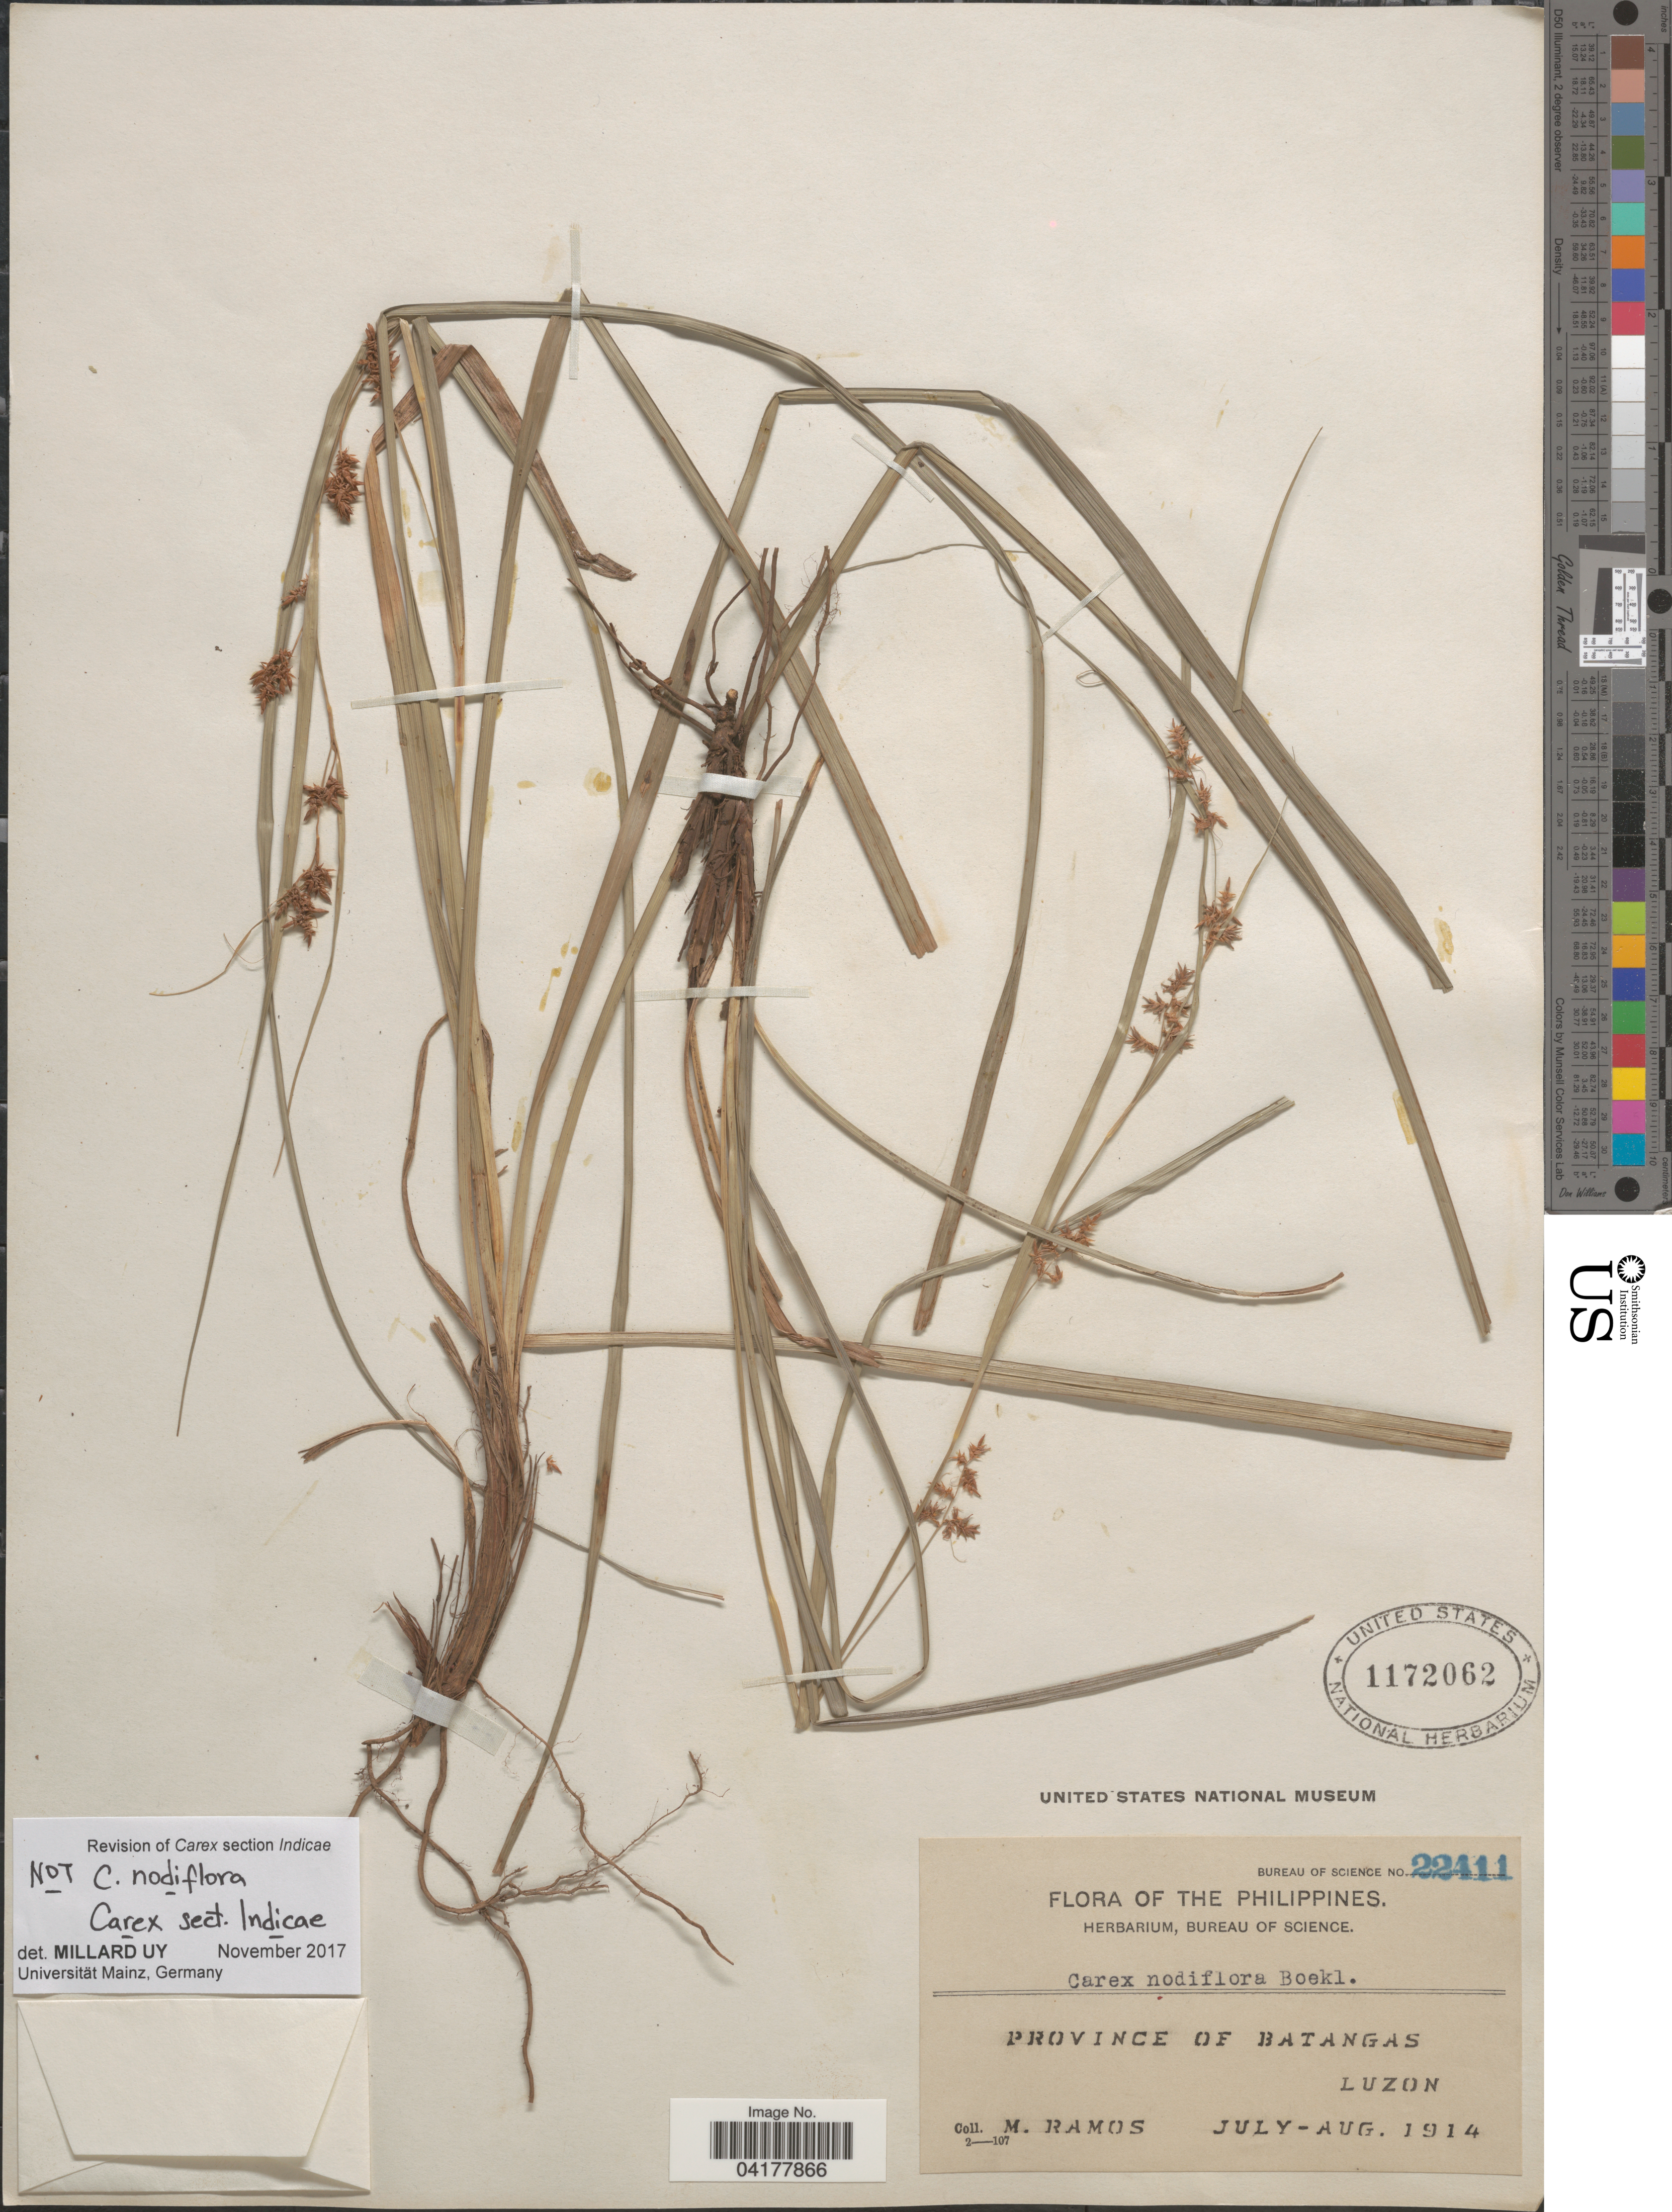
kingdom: Plantae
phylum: Tracheophyta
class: Liliopsida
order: Poales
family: Cyperaceae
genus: Carex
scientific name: Carex sp.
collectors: M. Ramos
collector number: Bureau of Science 22411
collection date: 1914-07/1914-08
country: Philippines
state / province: Calabarzon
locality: Province of Batangas. Luzon.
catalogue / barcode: US 1172062